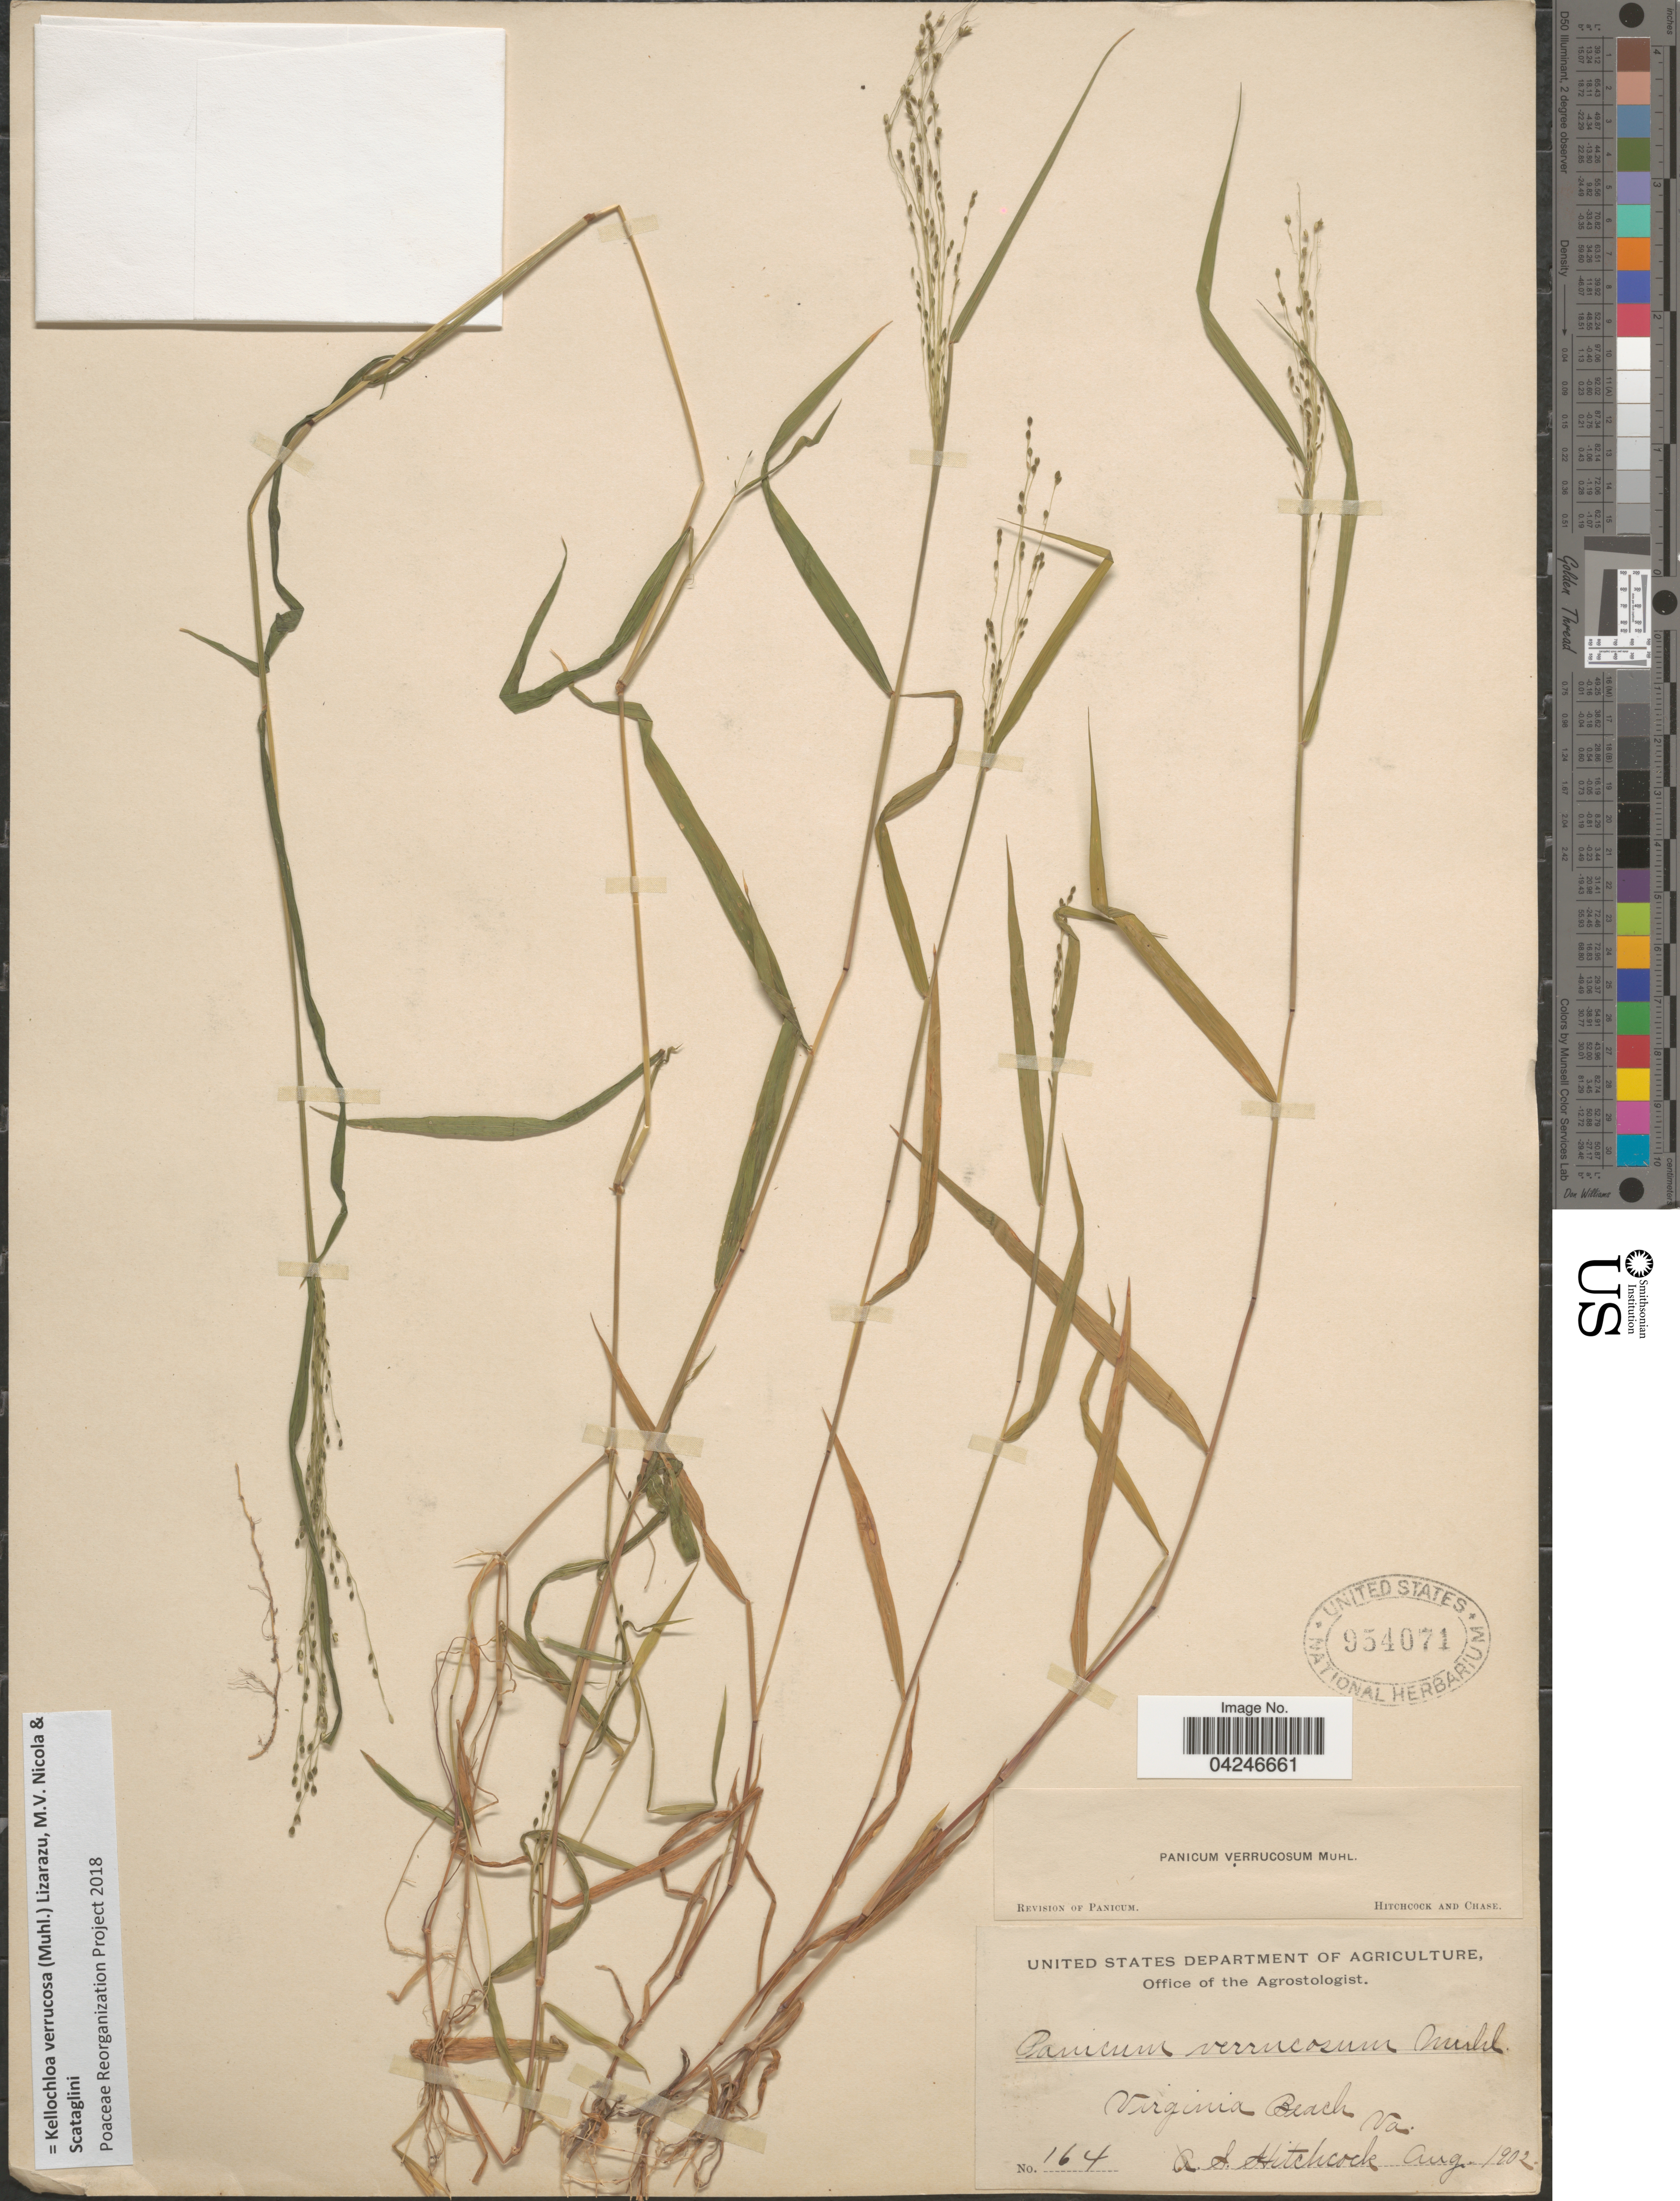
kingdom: Plantae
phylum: Tracheophyta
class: Liliopsida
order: Poales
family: Poaceae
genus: Kellochloa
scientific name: Kellochloa verrucosa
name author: (Muhl.) Lizarazu et al.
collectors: A. S. Hitchcock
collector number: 164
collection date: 1902-08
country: United States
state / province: Virginia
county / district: City of Virginia Beach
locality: Virginia Beach.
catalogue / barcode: US 954071